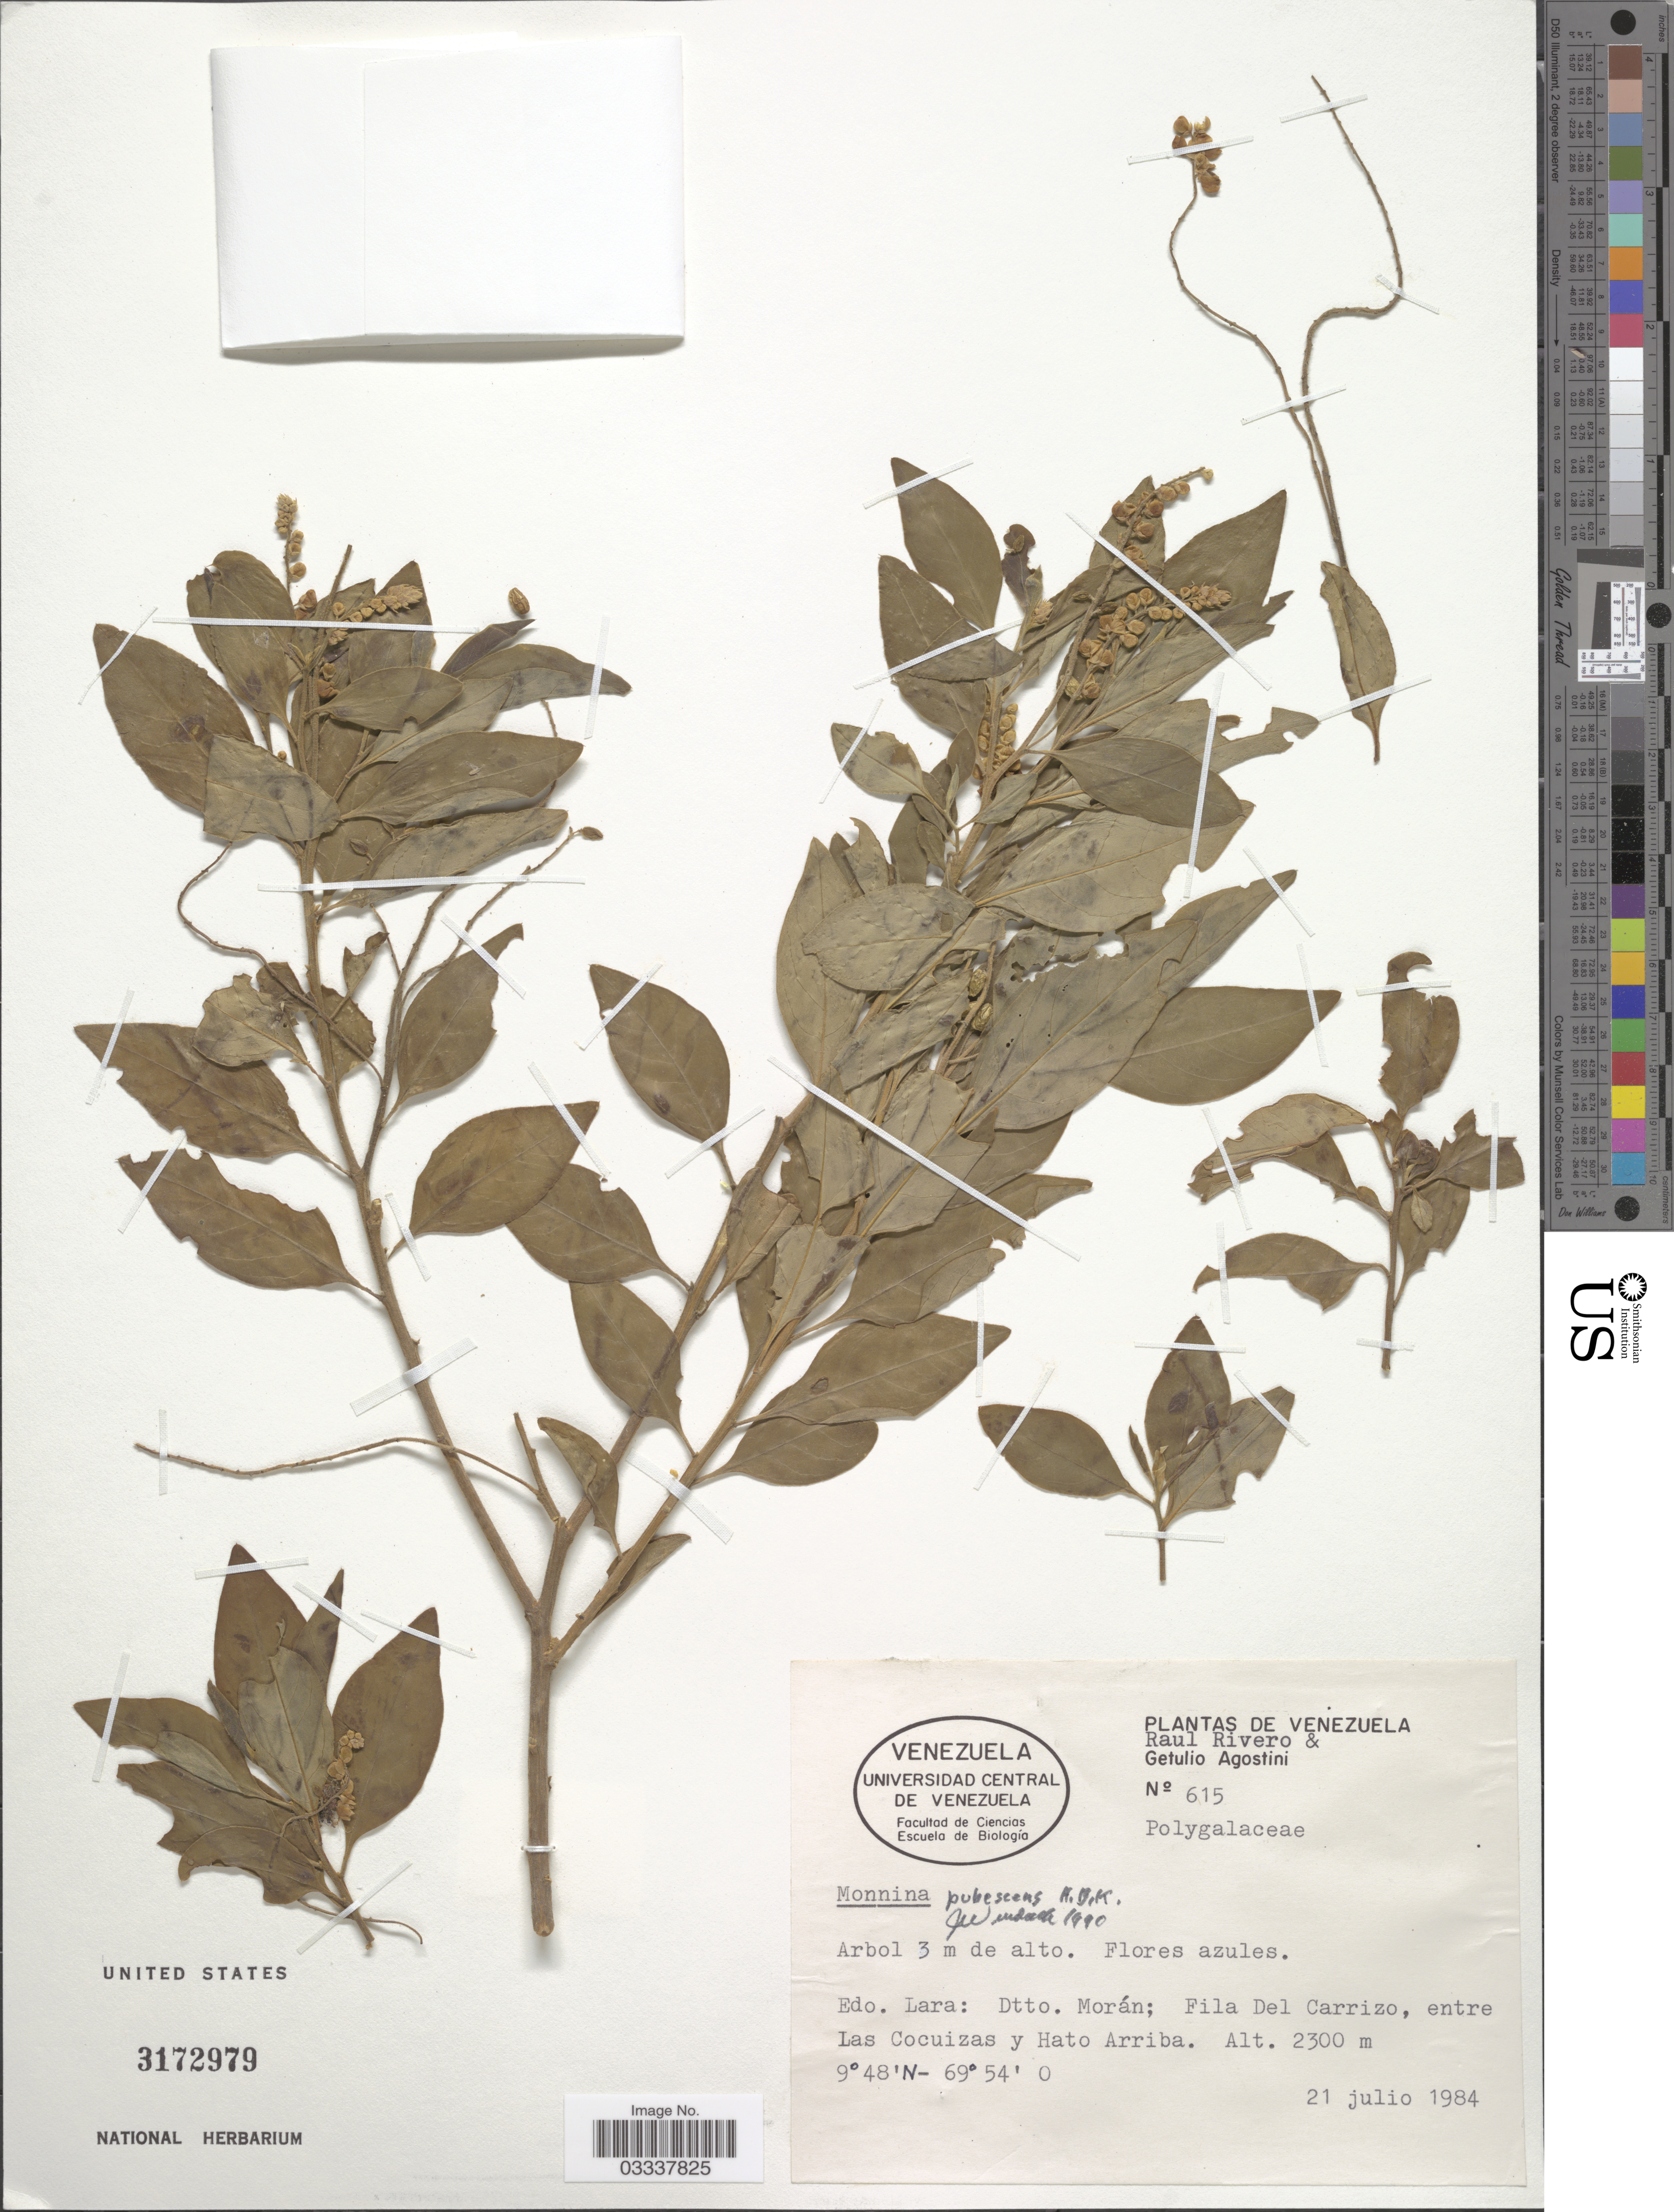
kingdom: Plantae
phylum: Tracheophyta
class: Magnoliopsida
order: Fabales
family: Polygalaceae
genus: Monnina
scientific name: Monnina pubescens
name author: Kunth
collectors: R. Rivero & G. Agostini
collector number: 615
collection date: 1984-07-21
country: Venezuela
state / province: Lara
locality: Dtto. Morán; Fila Del Carrizo, entre Las Cocuizas y Hato Arriba.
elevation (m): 2300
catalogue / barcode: US 3172979